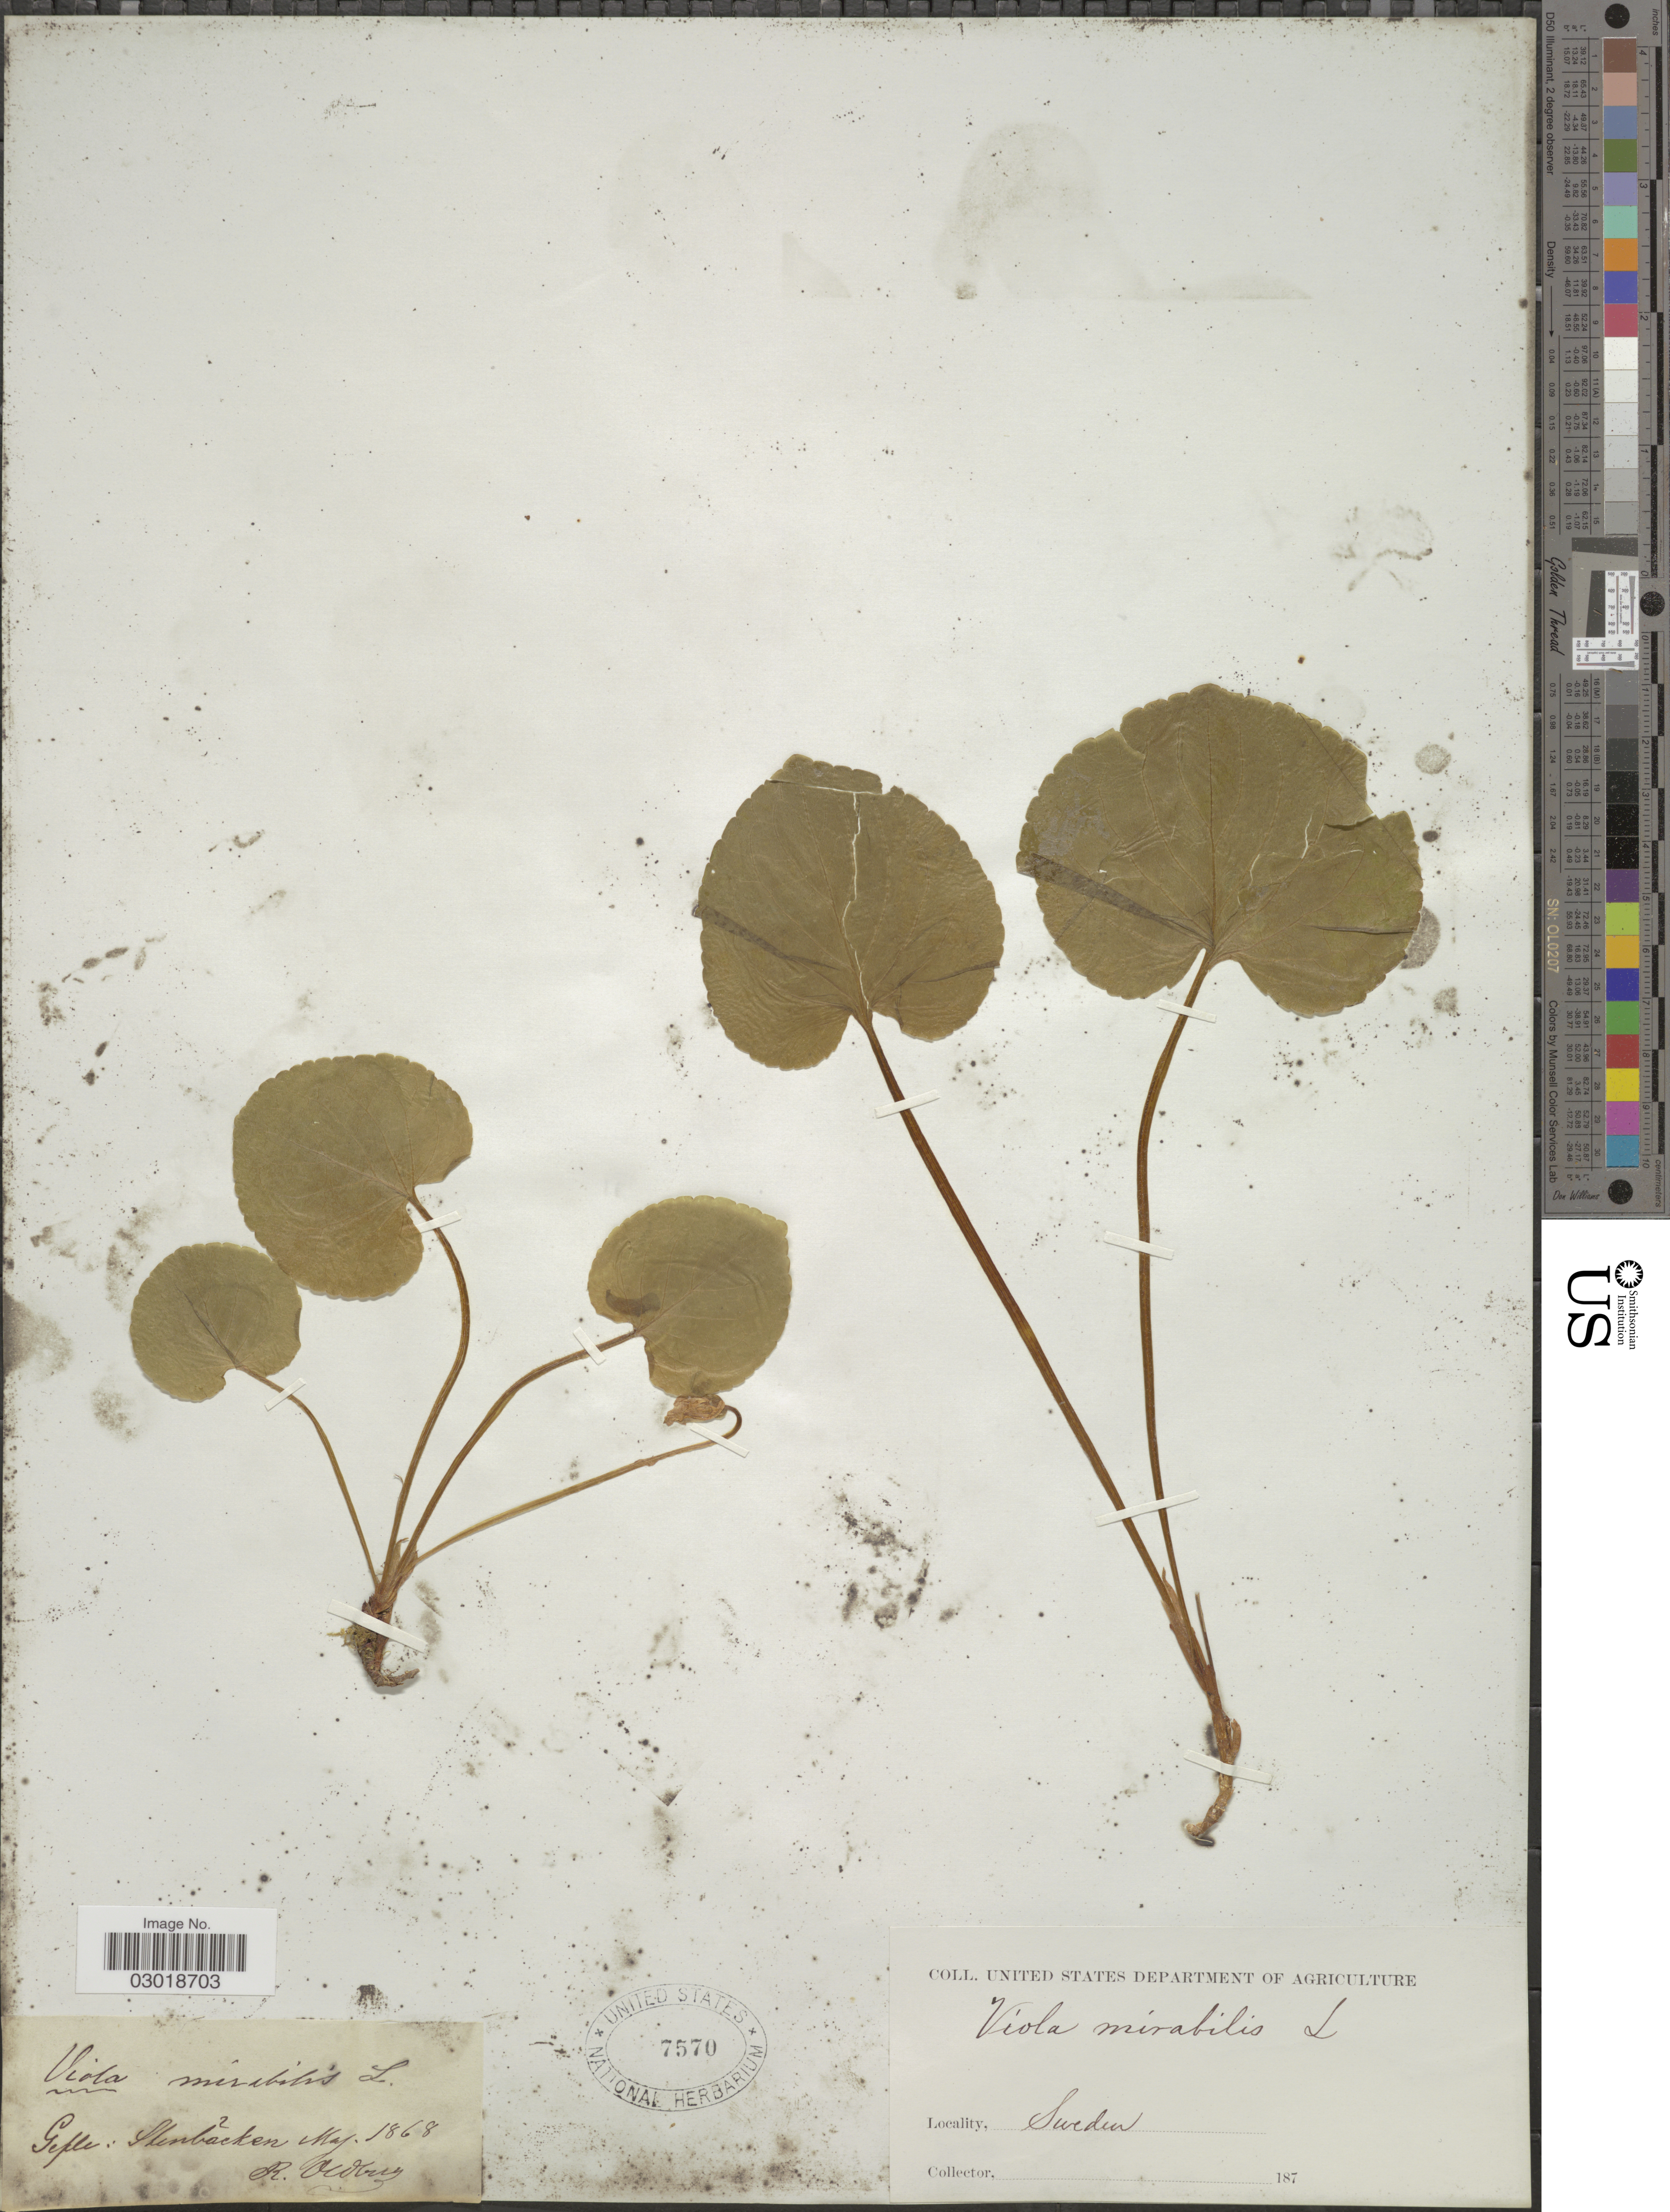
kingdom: Plantae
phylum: Tracheophyta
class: Magnoliopsida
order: Malpighiales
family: Violaceae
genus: Viola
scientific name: Viola mirabilis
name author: L.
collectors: R. Oldburg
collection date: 1868-05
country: Sweden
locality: Gefle: Stenbacken.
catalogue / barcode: US 7570